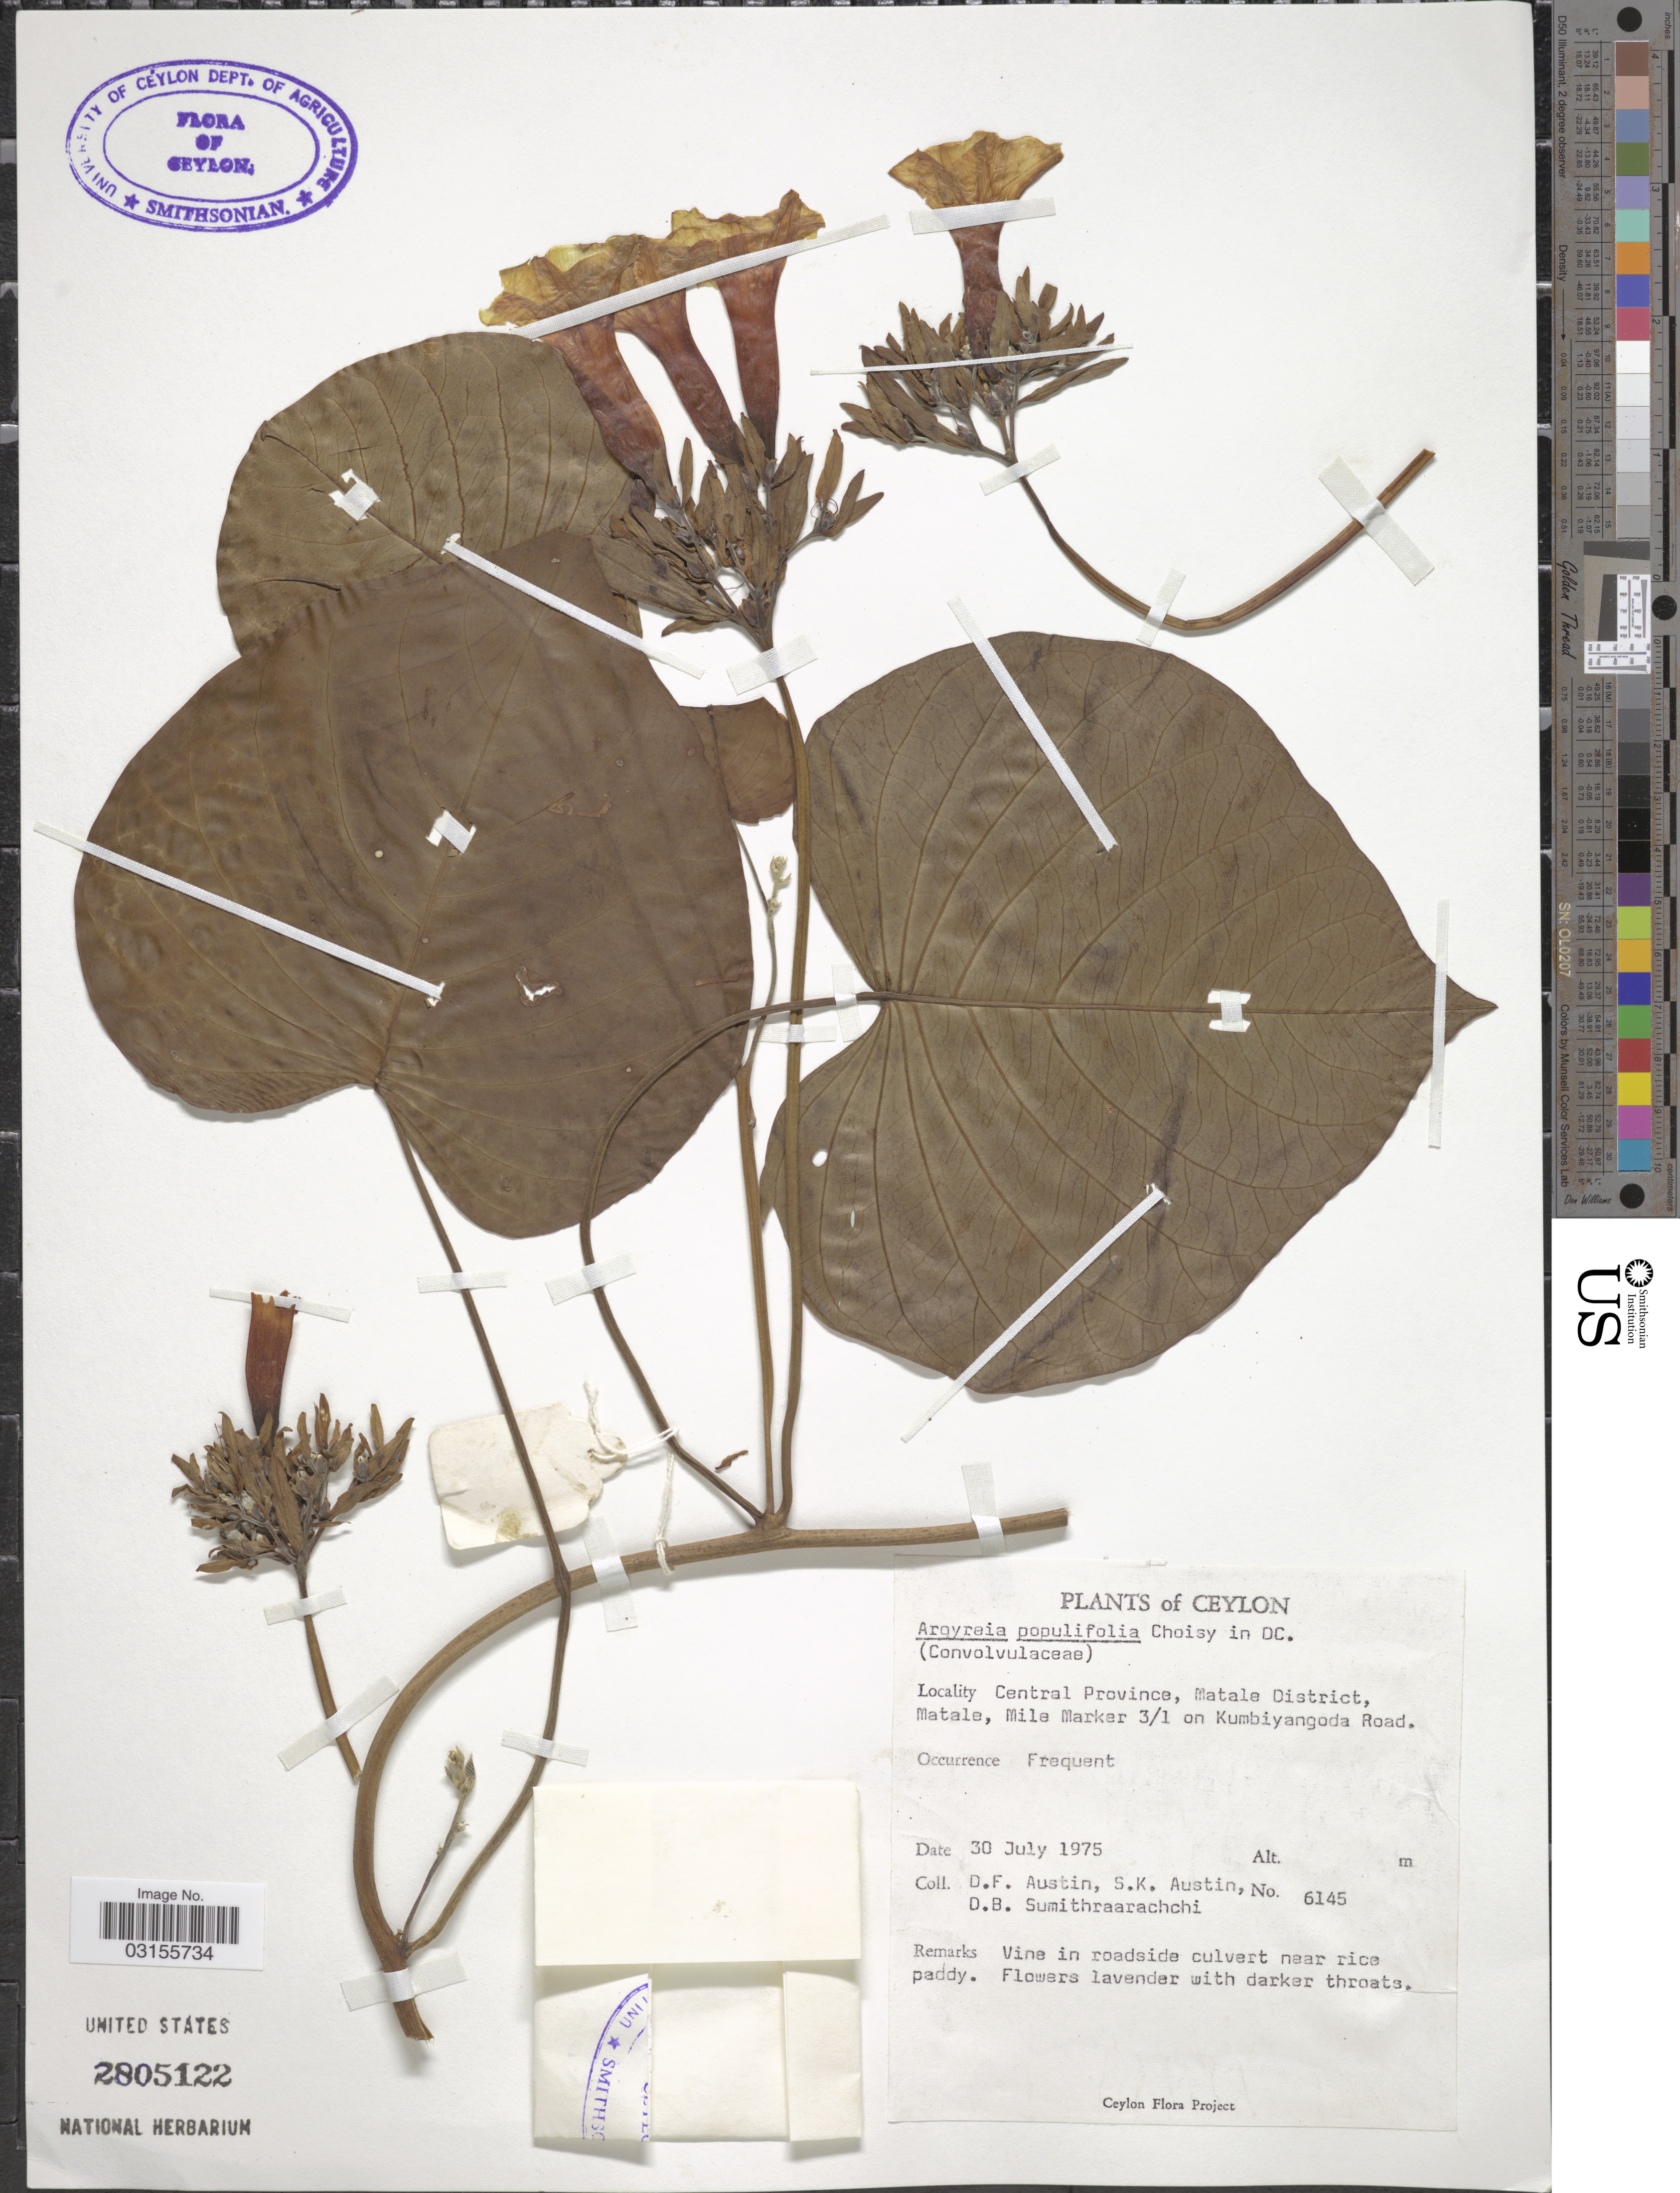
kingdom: Plantae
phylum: Tracheophyta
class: Magnoliopsida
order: Solanales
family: Convolvulaceae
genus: Argyreia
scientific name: Argyreia populifolia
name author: Choisy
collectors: D. Austin, S. Austin & D. B. Sumithraarachchi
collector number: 6145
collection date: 1975-07-30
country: Sri Lanka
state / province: Central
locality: Ceylon. Matale District, Matale, Mile Marker 3/1 on Kumbiyangoda Road.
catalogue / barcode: US 2805122